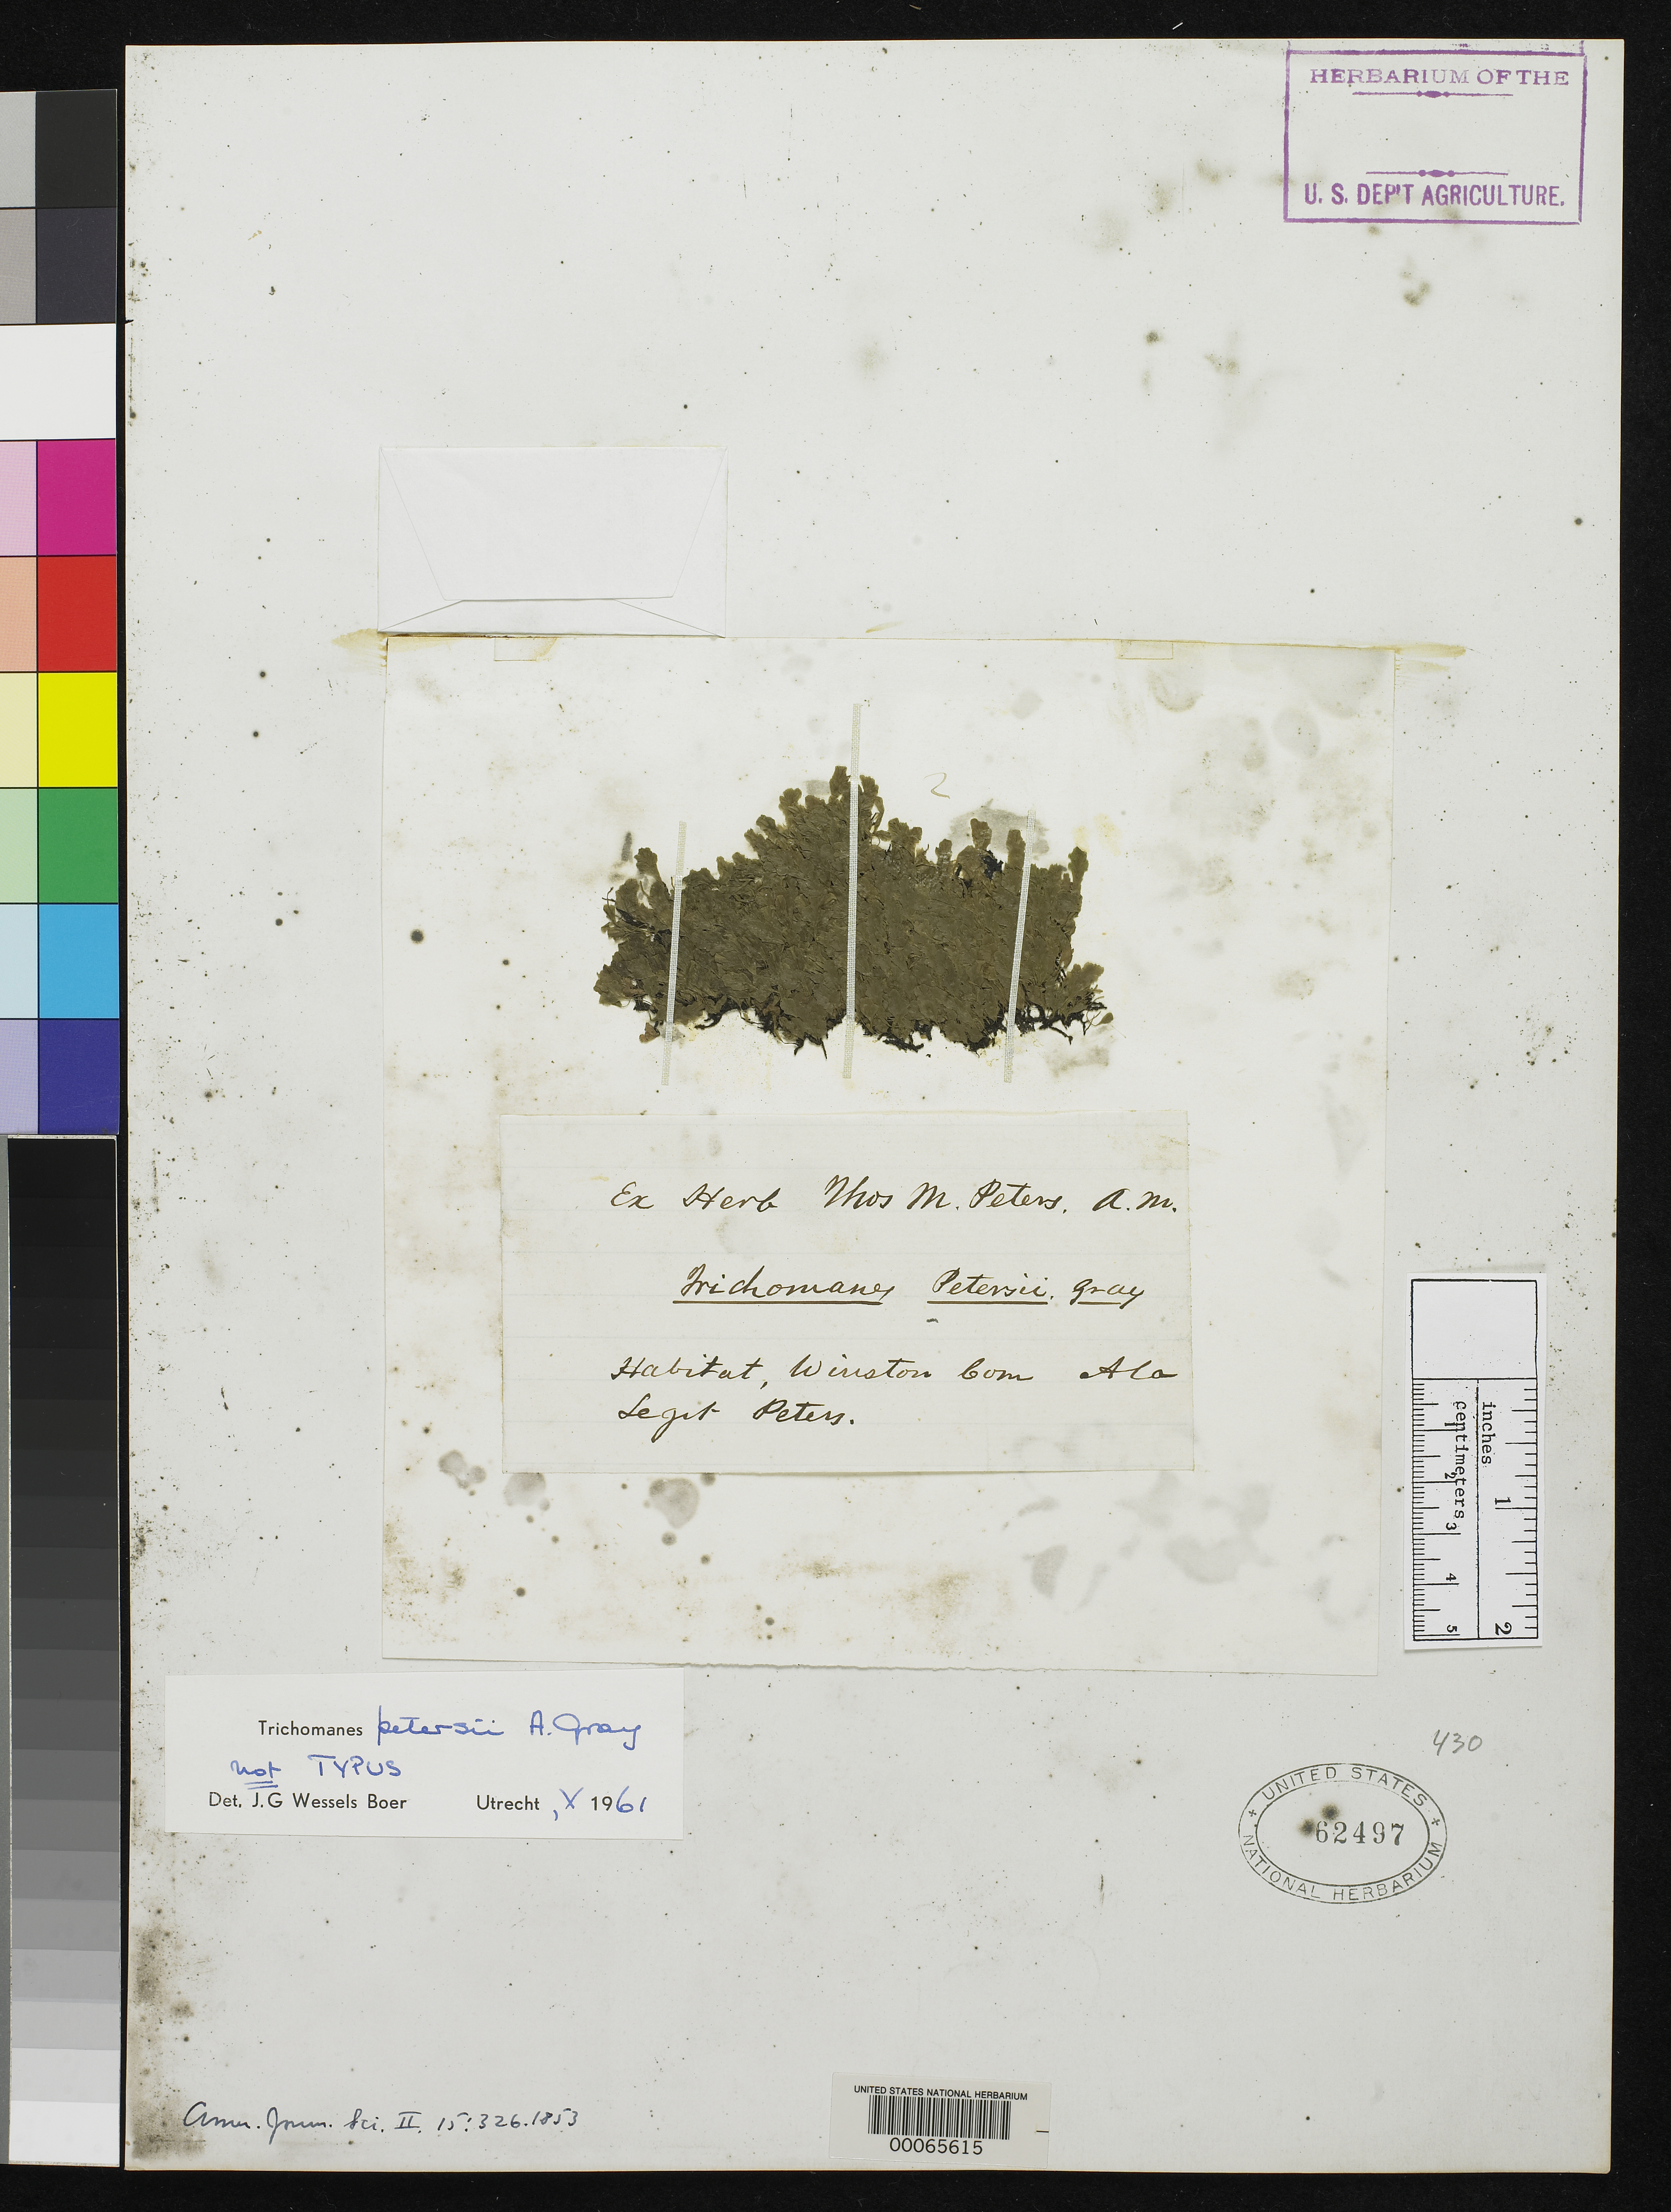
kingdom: Plantae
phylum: Tracheophyta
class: Polypodiopsida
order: Hymenophyllales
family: Hymenophyllaceae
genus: Trichomanes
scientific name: Trichomanes petersii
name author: A. Gray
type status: Type Collection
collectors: -. Peters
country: United States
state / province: Alabama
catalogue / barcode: US 62497